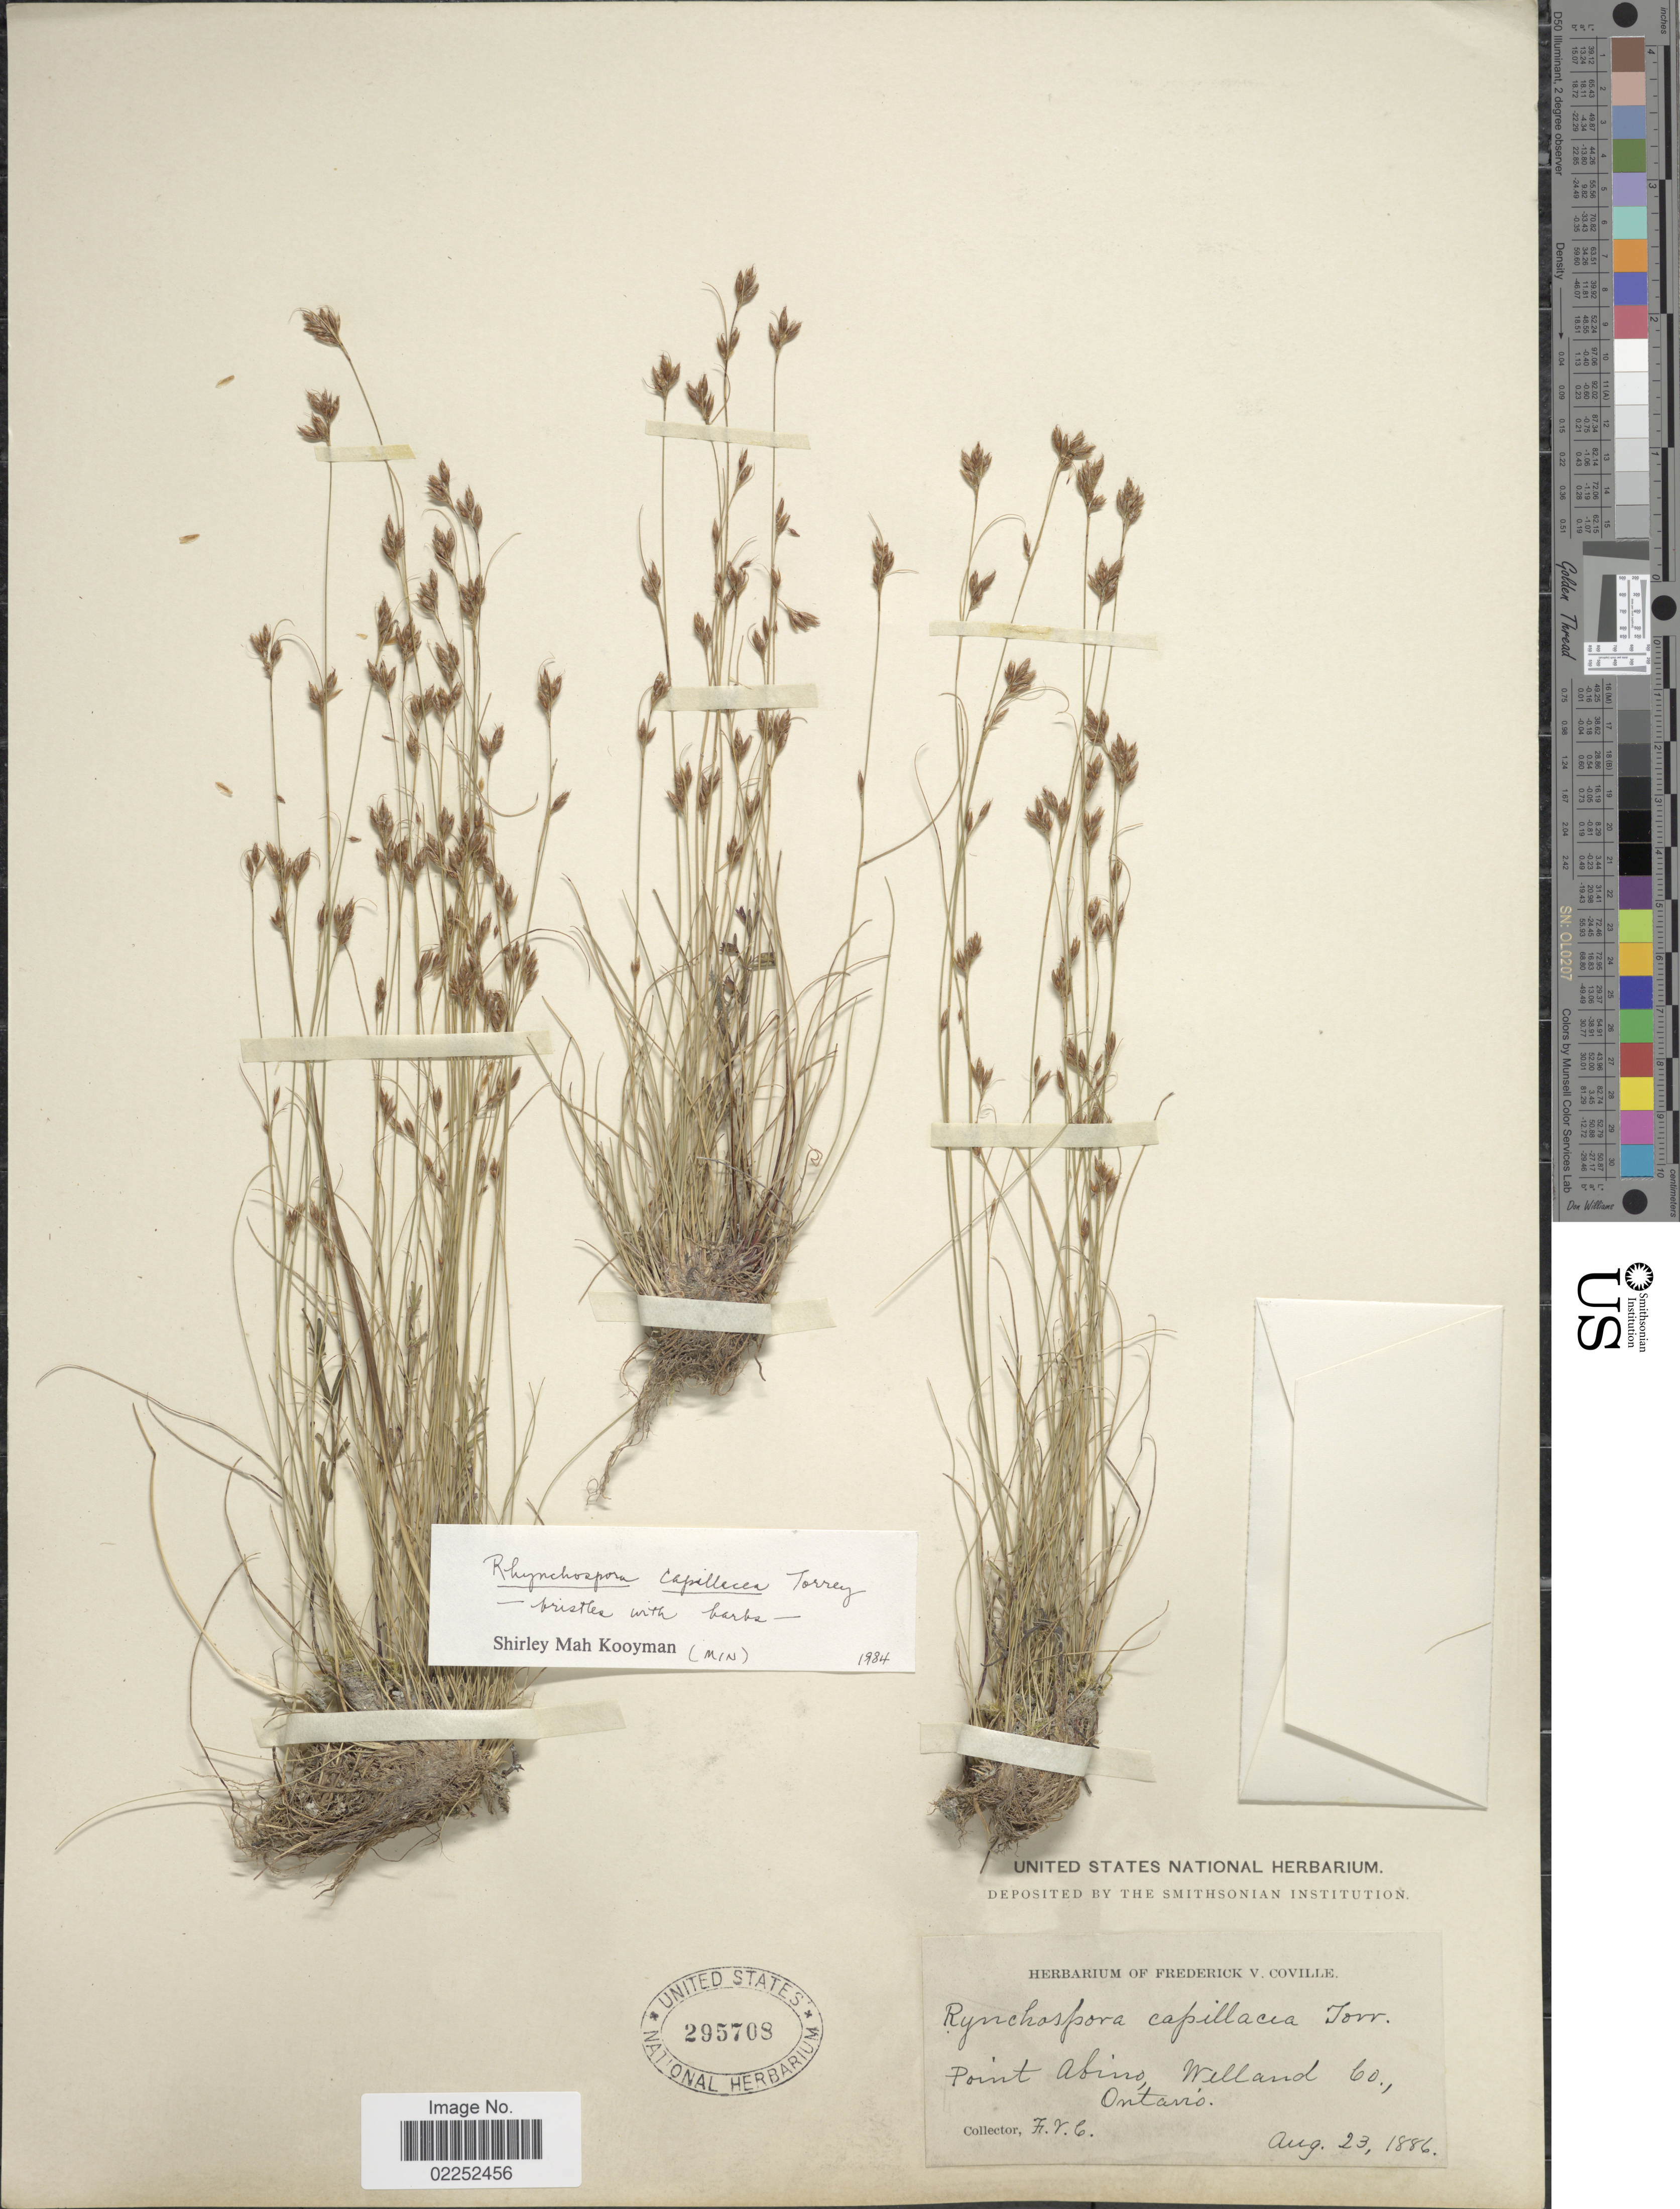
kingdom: Plantae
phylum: Tracheophyta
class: Liliopsida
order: Poales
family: Cyperaceae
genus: Rhynchospora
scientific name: Rhynchospora capillacea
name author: Torr.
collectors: F. V. Coville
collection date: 1886-08-23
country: Canada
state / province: Ontario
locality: Point Abino, Welland Co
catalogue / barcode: US 295708